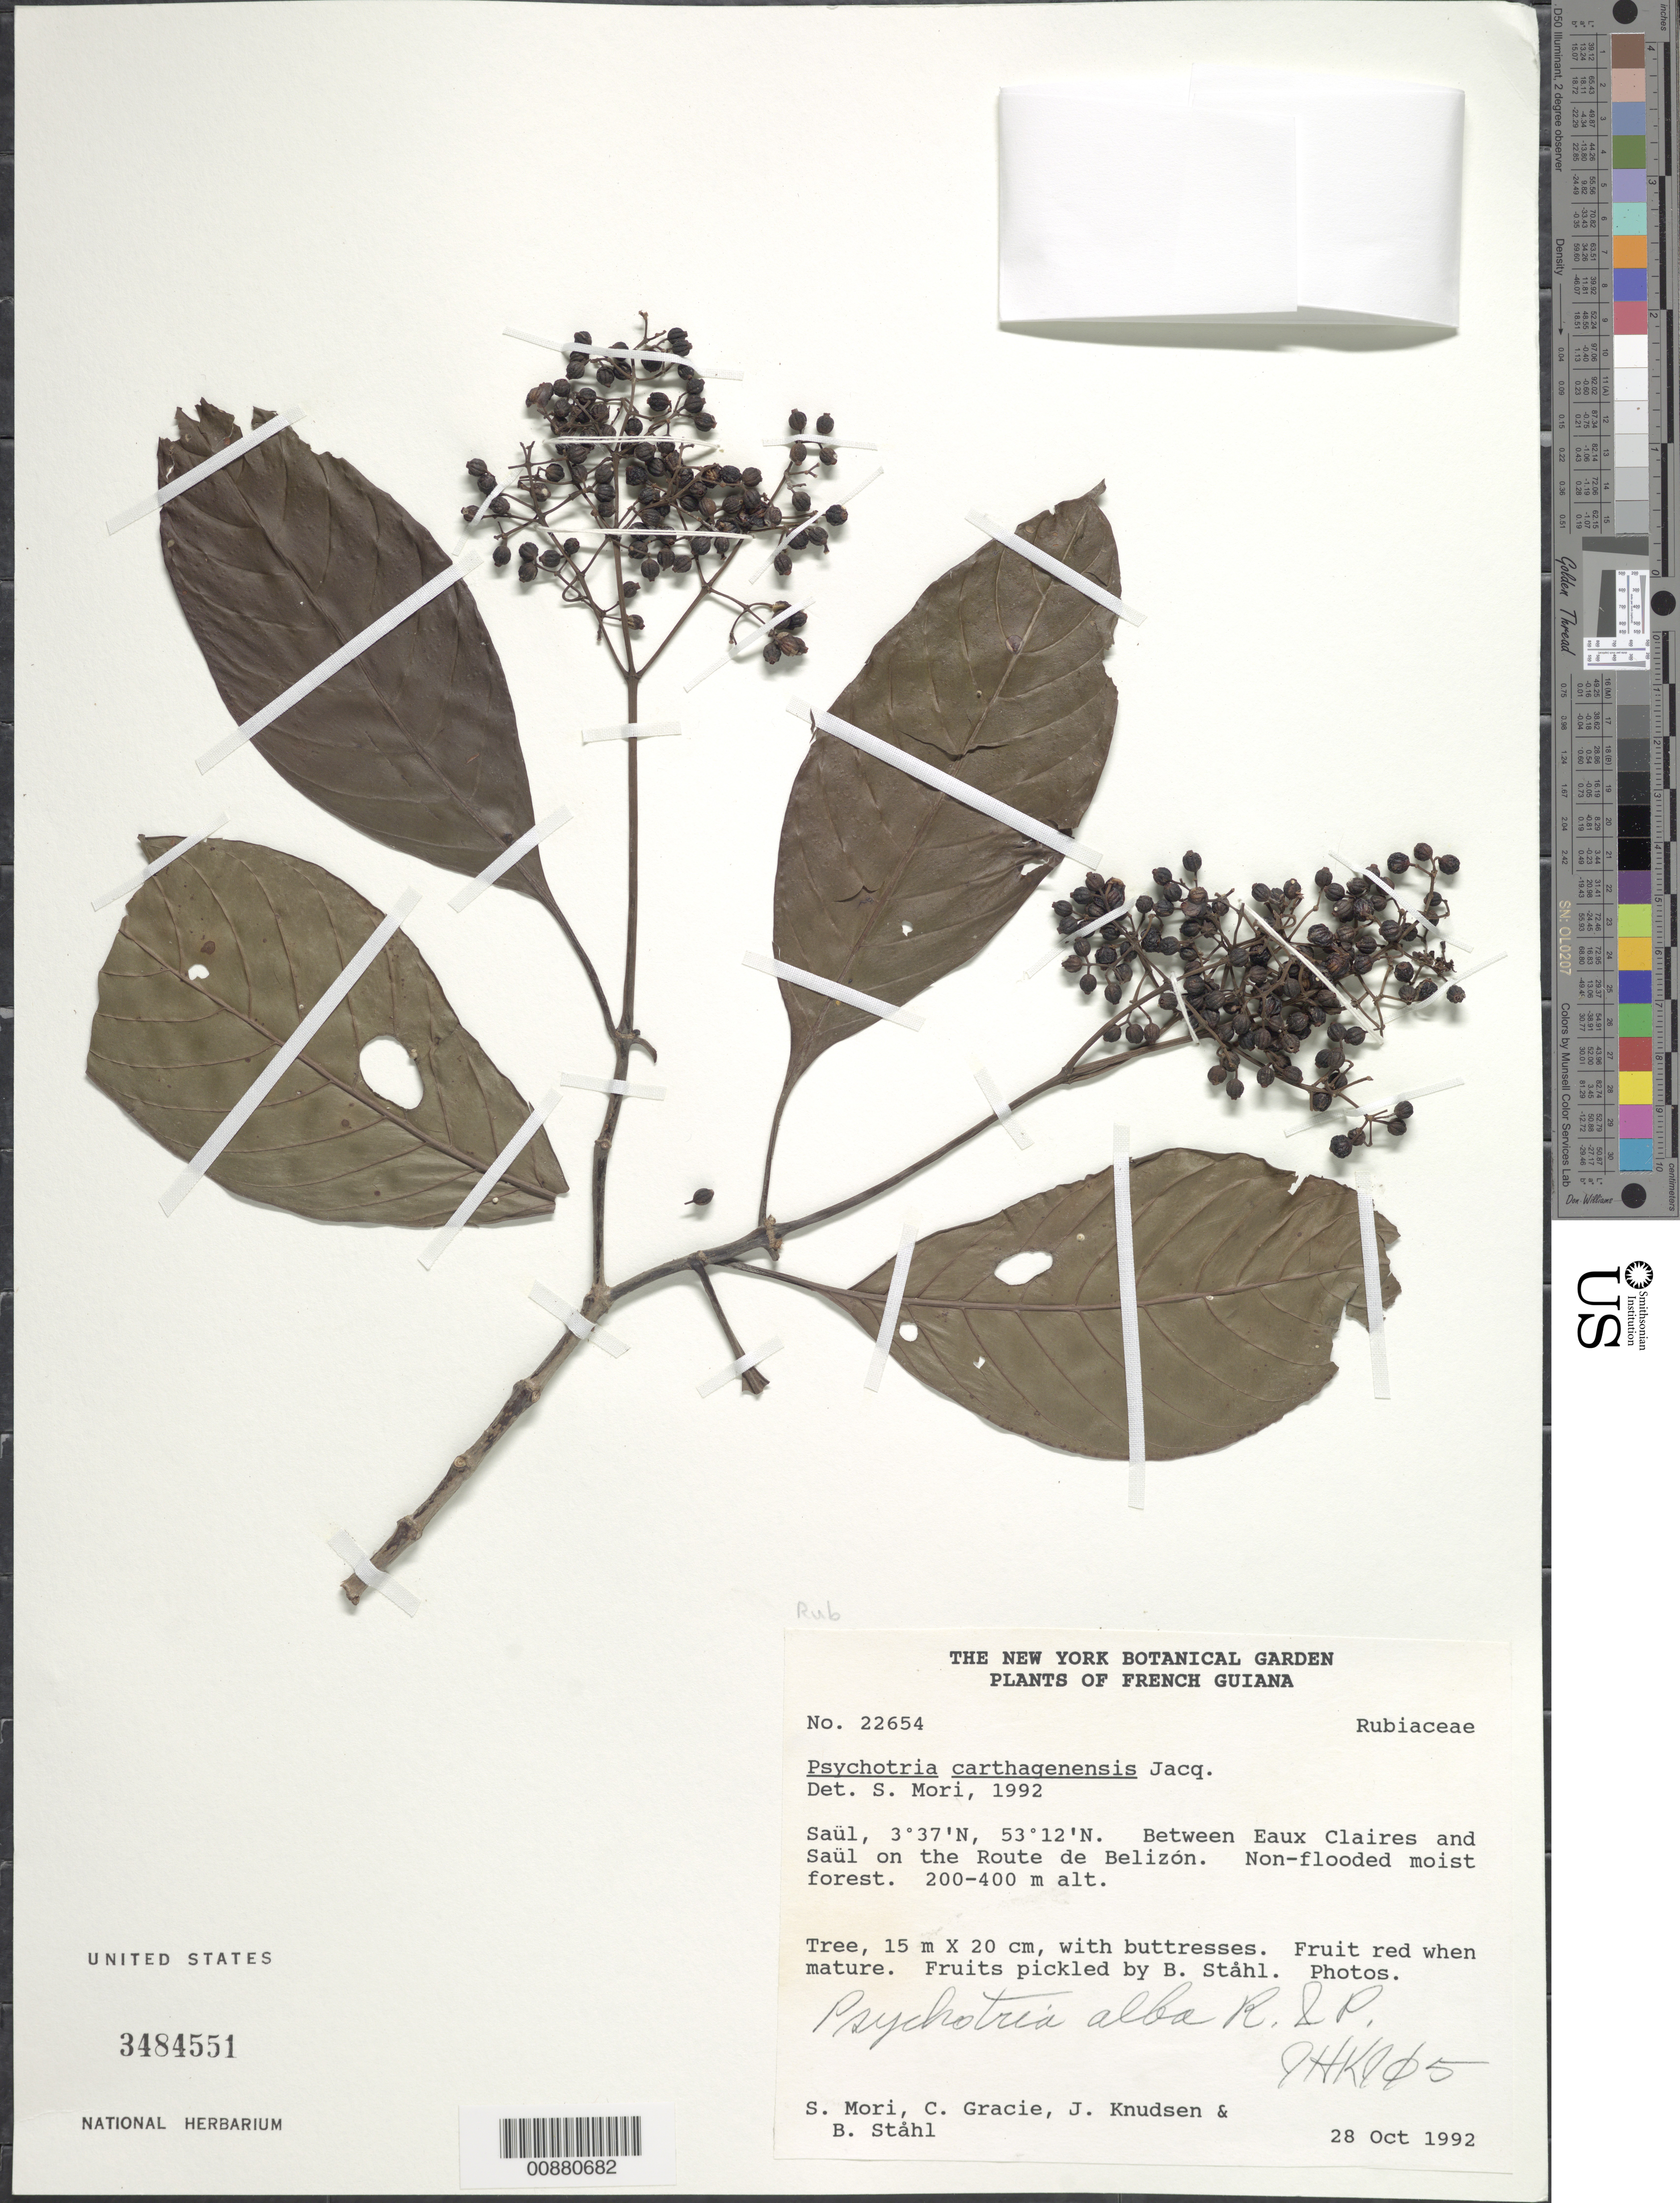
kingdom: Plantae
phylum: Tracheophyta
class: Magnoliopsida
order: Gentianales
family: Rubiaceae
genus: Psychotria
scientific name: Psychotria alba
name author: Ruiz & Pav.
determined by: Kirkbride, J. H.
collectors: S. Mori, C. A. Gracie, J. Knudsen & B. Ståhl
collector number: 22654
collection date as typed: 28-Oct-92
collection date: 1992-10-28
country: French Guiana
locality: Saül, between Eaux Claires and Saül on the Route de Belizon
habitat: Tree, 15 m x 20 cm with buttresses; fruit red when mature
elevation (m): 200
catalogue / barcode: US 3484551